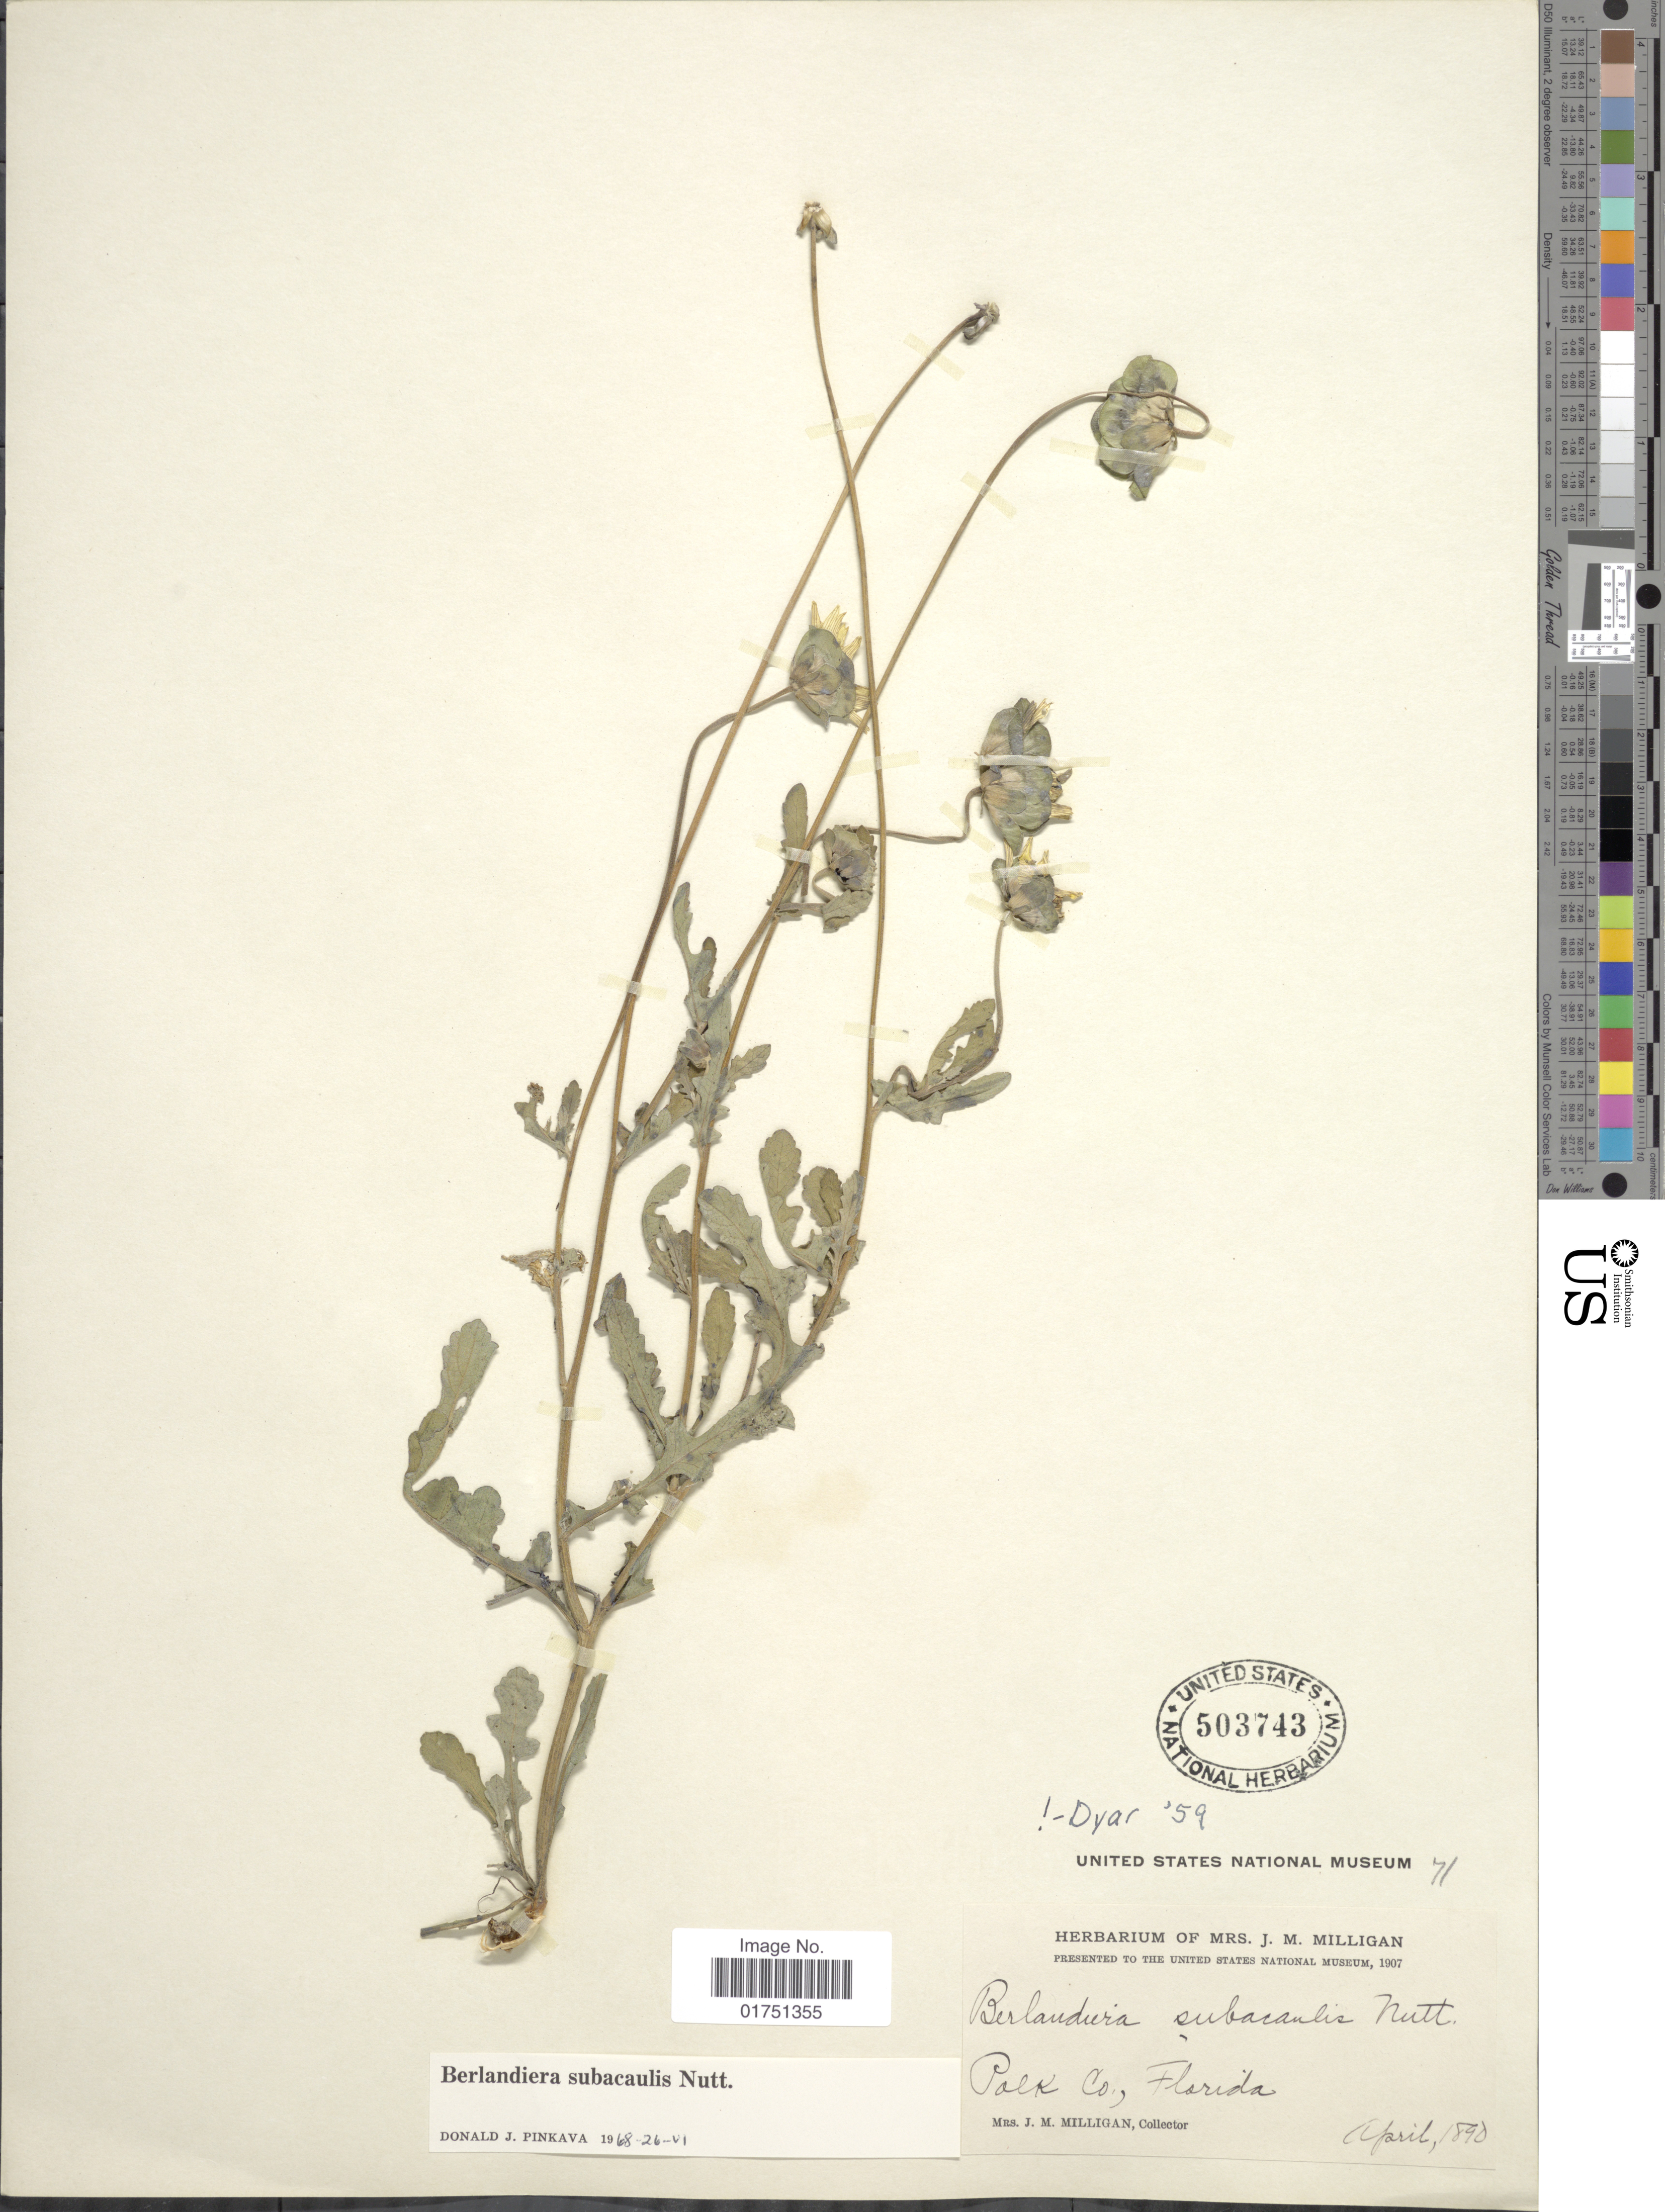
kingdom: Plantae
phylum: Tracheophyta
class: Magnoliopsida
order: Asterales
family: Asteraceae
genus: Berlandiera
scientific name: Berlandiera subacaulis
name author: Nutt.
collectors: J. Milligan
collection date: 1890-04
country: United States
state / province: Florida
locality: Polk Co., Florida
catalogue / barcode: US 503743